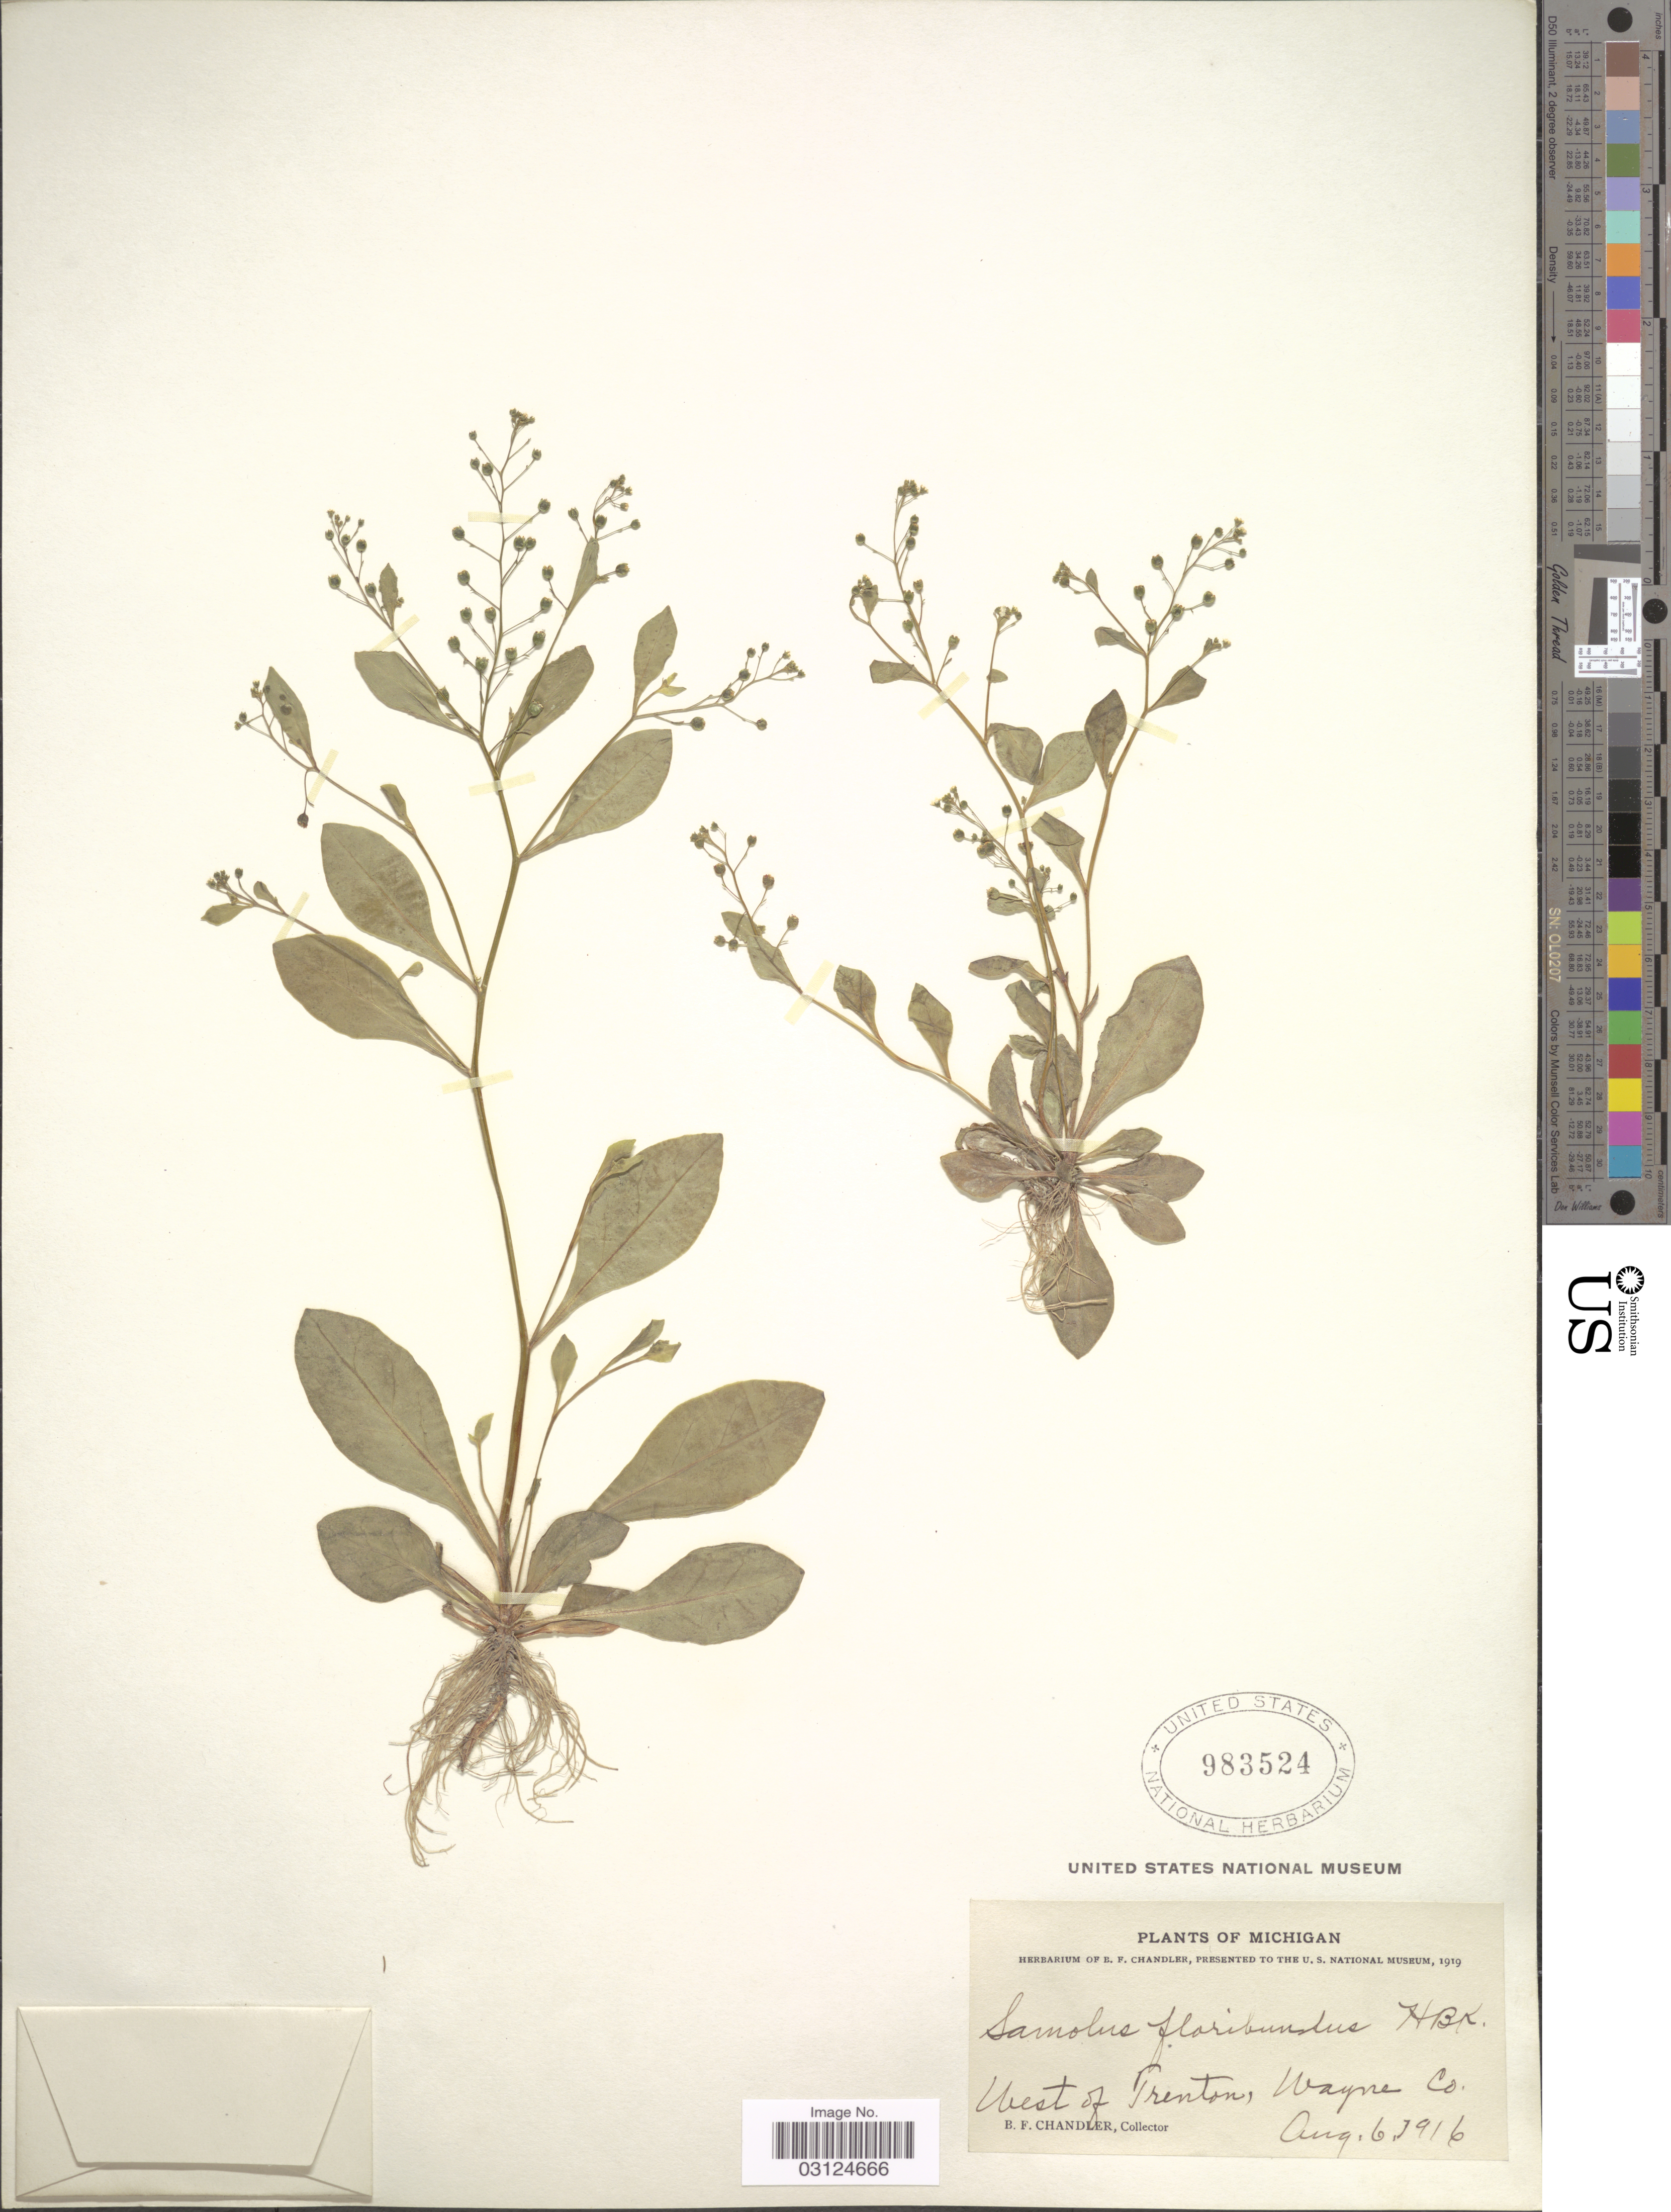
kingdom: Plantae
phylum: Tracheophyta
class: Magnoliopsida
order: Ericales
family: Primulaceae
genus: Samolus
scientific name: Samolus parviflorus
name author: Raf.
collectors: B. F. Chandler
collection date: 1916-08-06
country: United States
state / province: Michigan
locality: West of Trenton, Wayne Co.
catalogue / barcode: US 983524